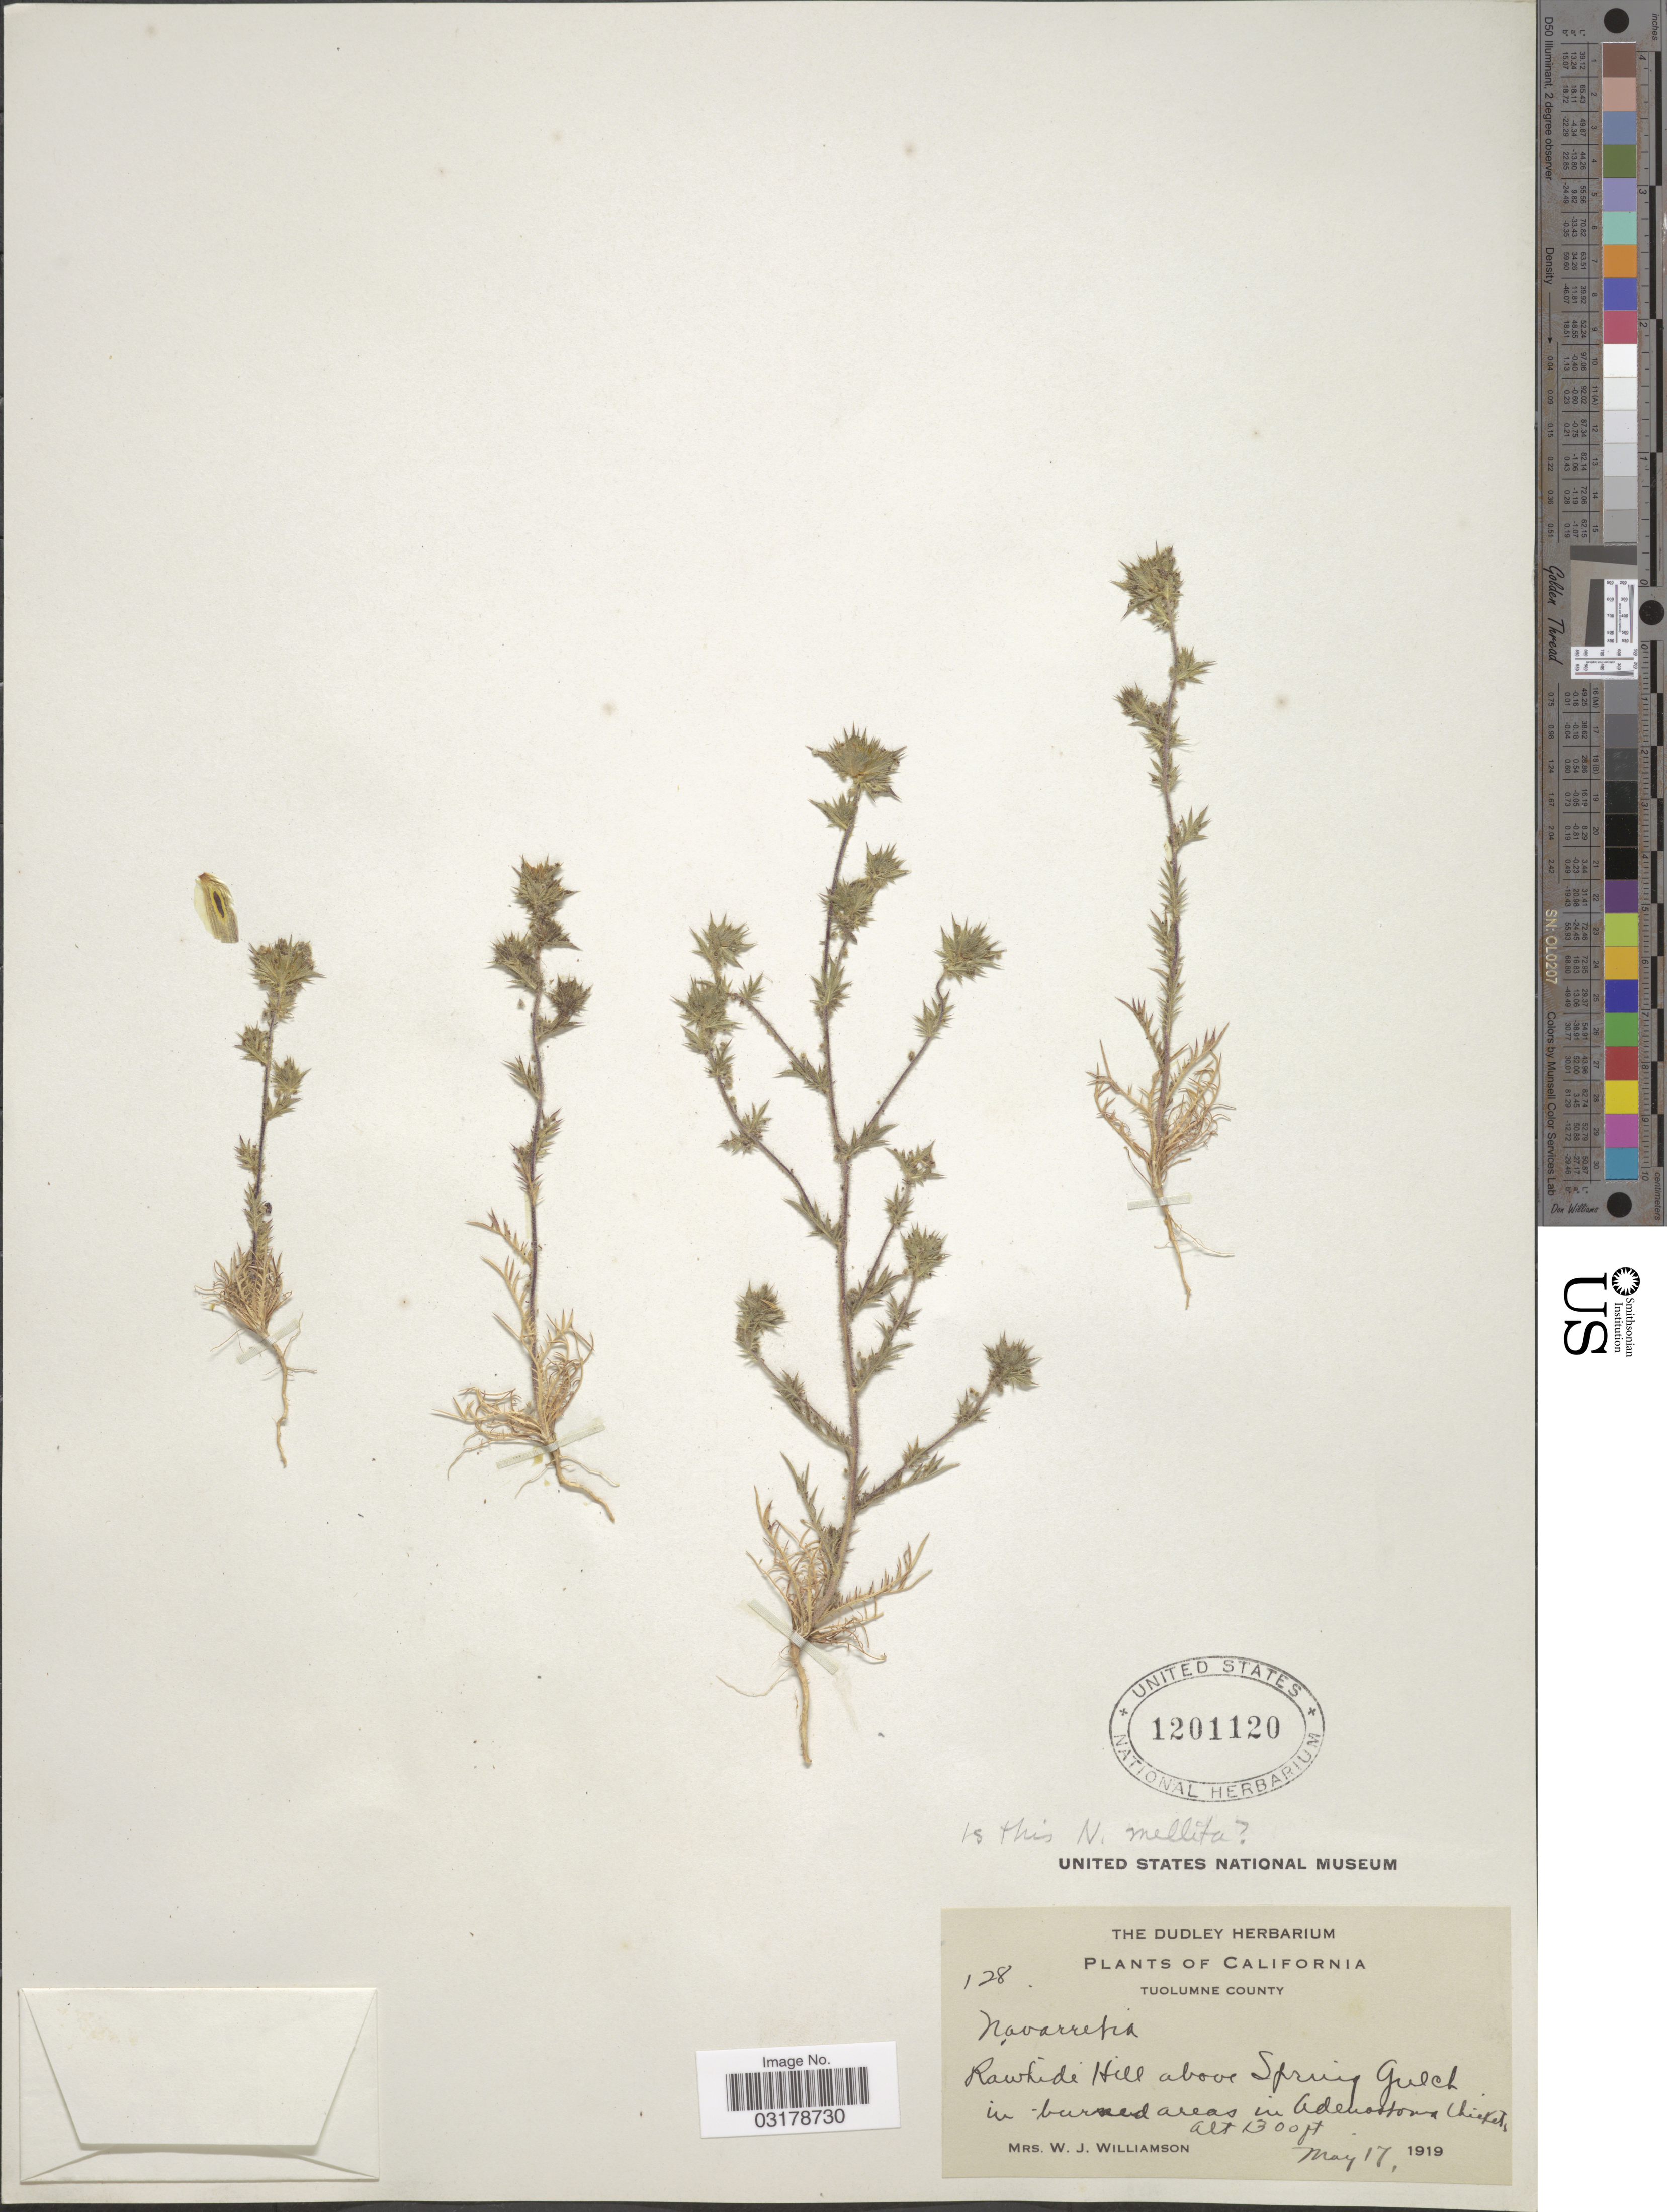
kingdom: Plantae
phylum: Tracheophyta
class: Magnoliopsida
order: Ericales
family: Polemoniaceae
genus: Navarretia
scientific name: Navarretia mellita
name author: Greene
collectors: W. Williamson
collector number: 128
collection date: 1919-05-17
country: United States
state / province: California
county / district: Tuolumne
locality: Tuolumne County. Rawhide Hill above Spring Gulch.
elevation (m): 396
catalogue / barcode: US 1201120